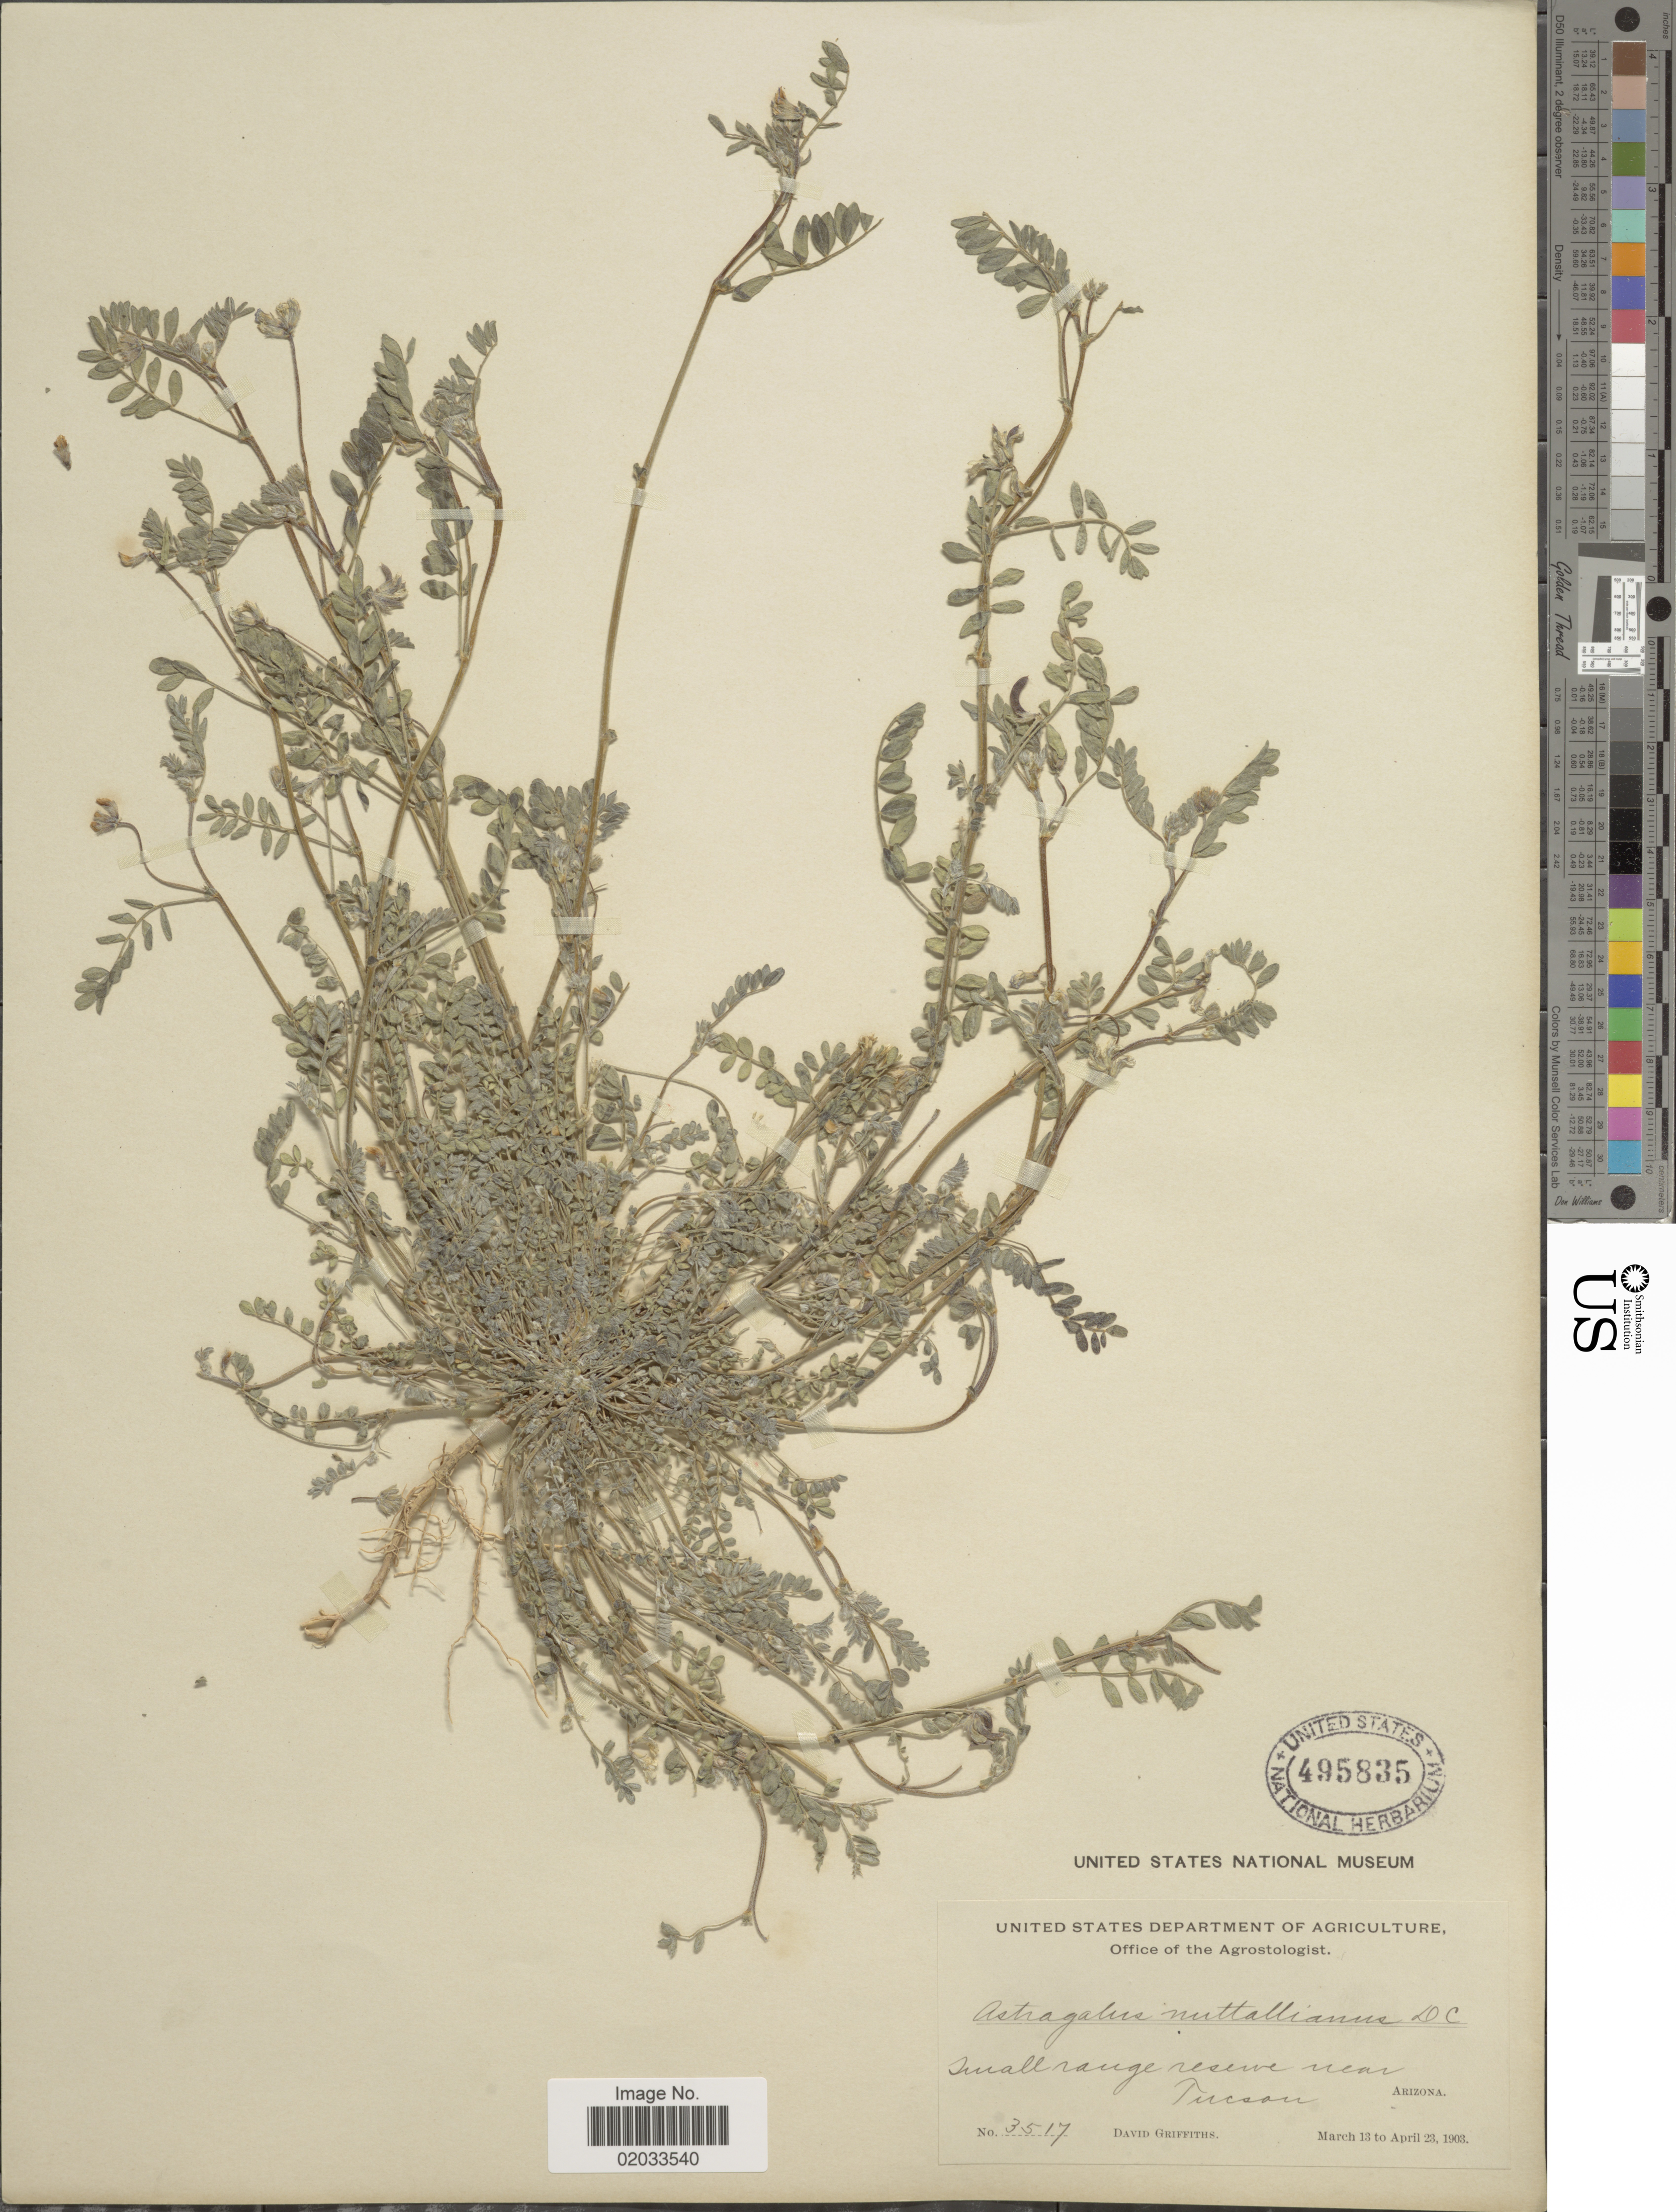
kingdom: Plantae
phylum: Tracheophyta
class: Magnoliopsida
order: Fabales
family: Fabaceae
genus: Astragalus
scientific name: Astragalus emoryanus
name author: (Rydb.) Cory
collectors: D. Griffiths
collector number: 3517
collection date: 1903-03-13/1903-04-23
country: United States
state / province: Arizona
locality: Small range reserve near Tucson.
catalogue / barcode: US 495835